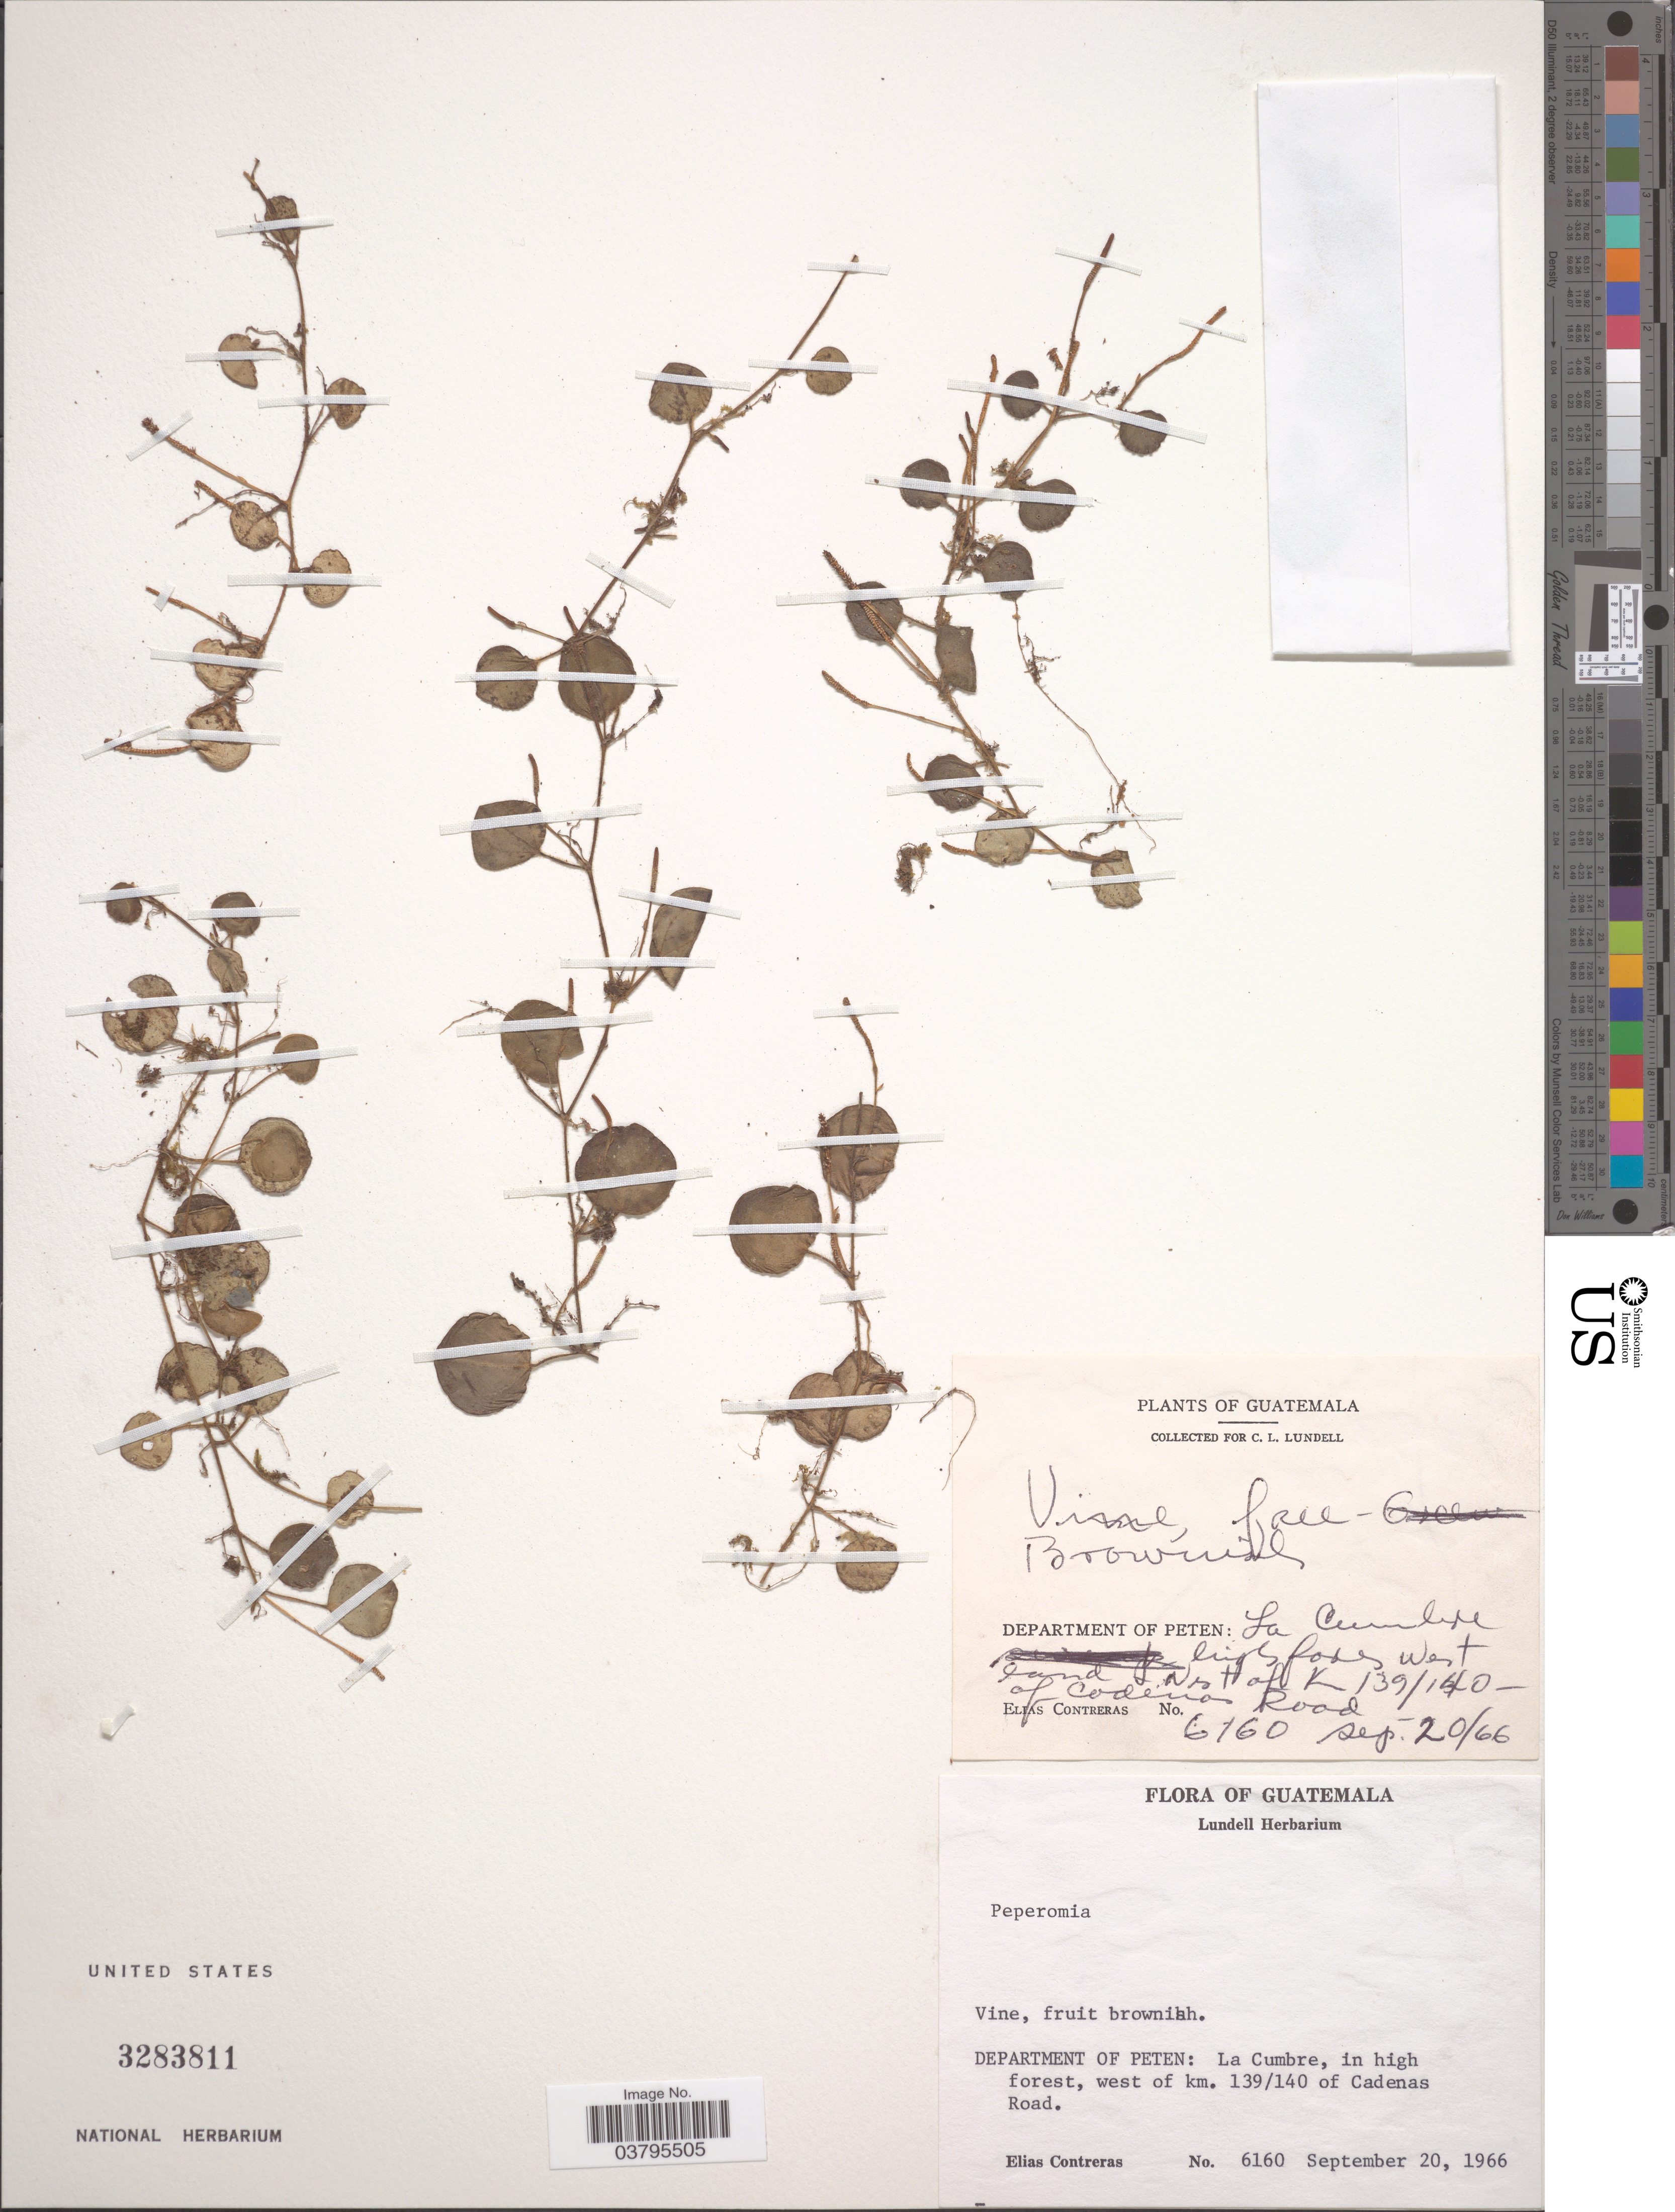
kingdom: Plantae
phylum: Tracheophyta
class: Magnoliopsida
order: Piperales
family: Piperaceae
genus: Peperomia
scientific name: Peperomia sp.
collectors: E. Contreras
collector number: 6160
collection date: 1966-09-20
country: Guatemala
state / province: El Peten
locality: Department of Peten: La Cumbre, in high forest, west of km. 139/140 of Cadenas Road.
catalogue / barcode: US 3283811